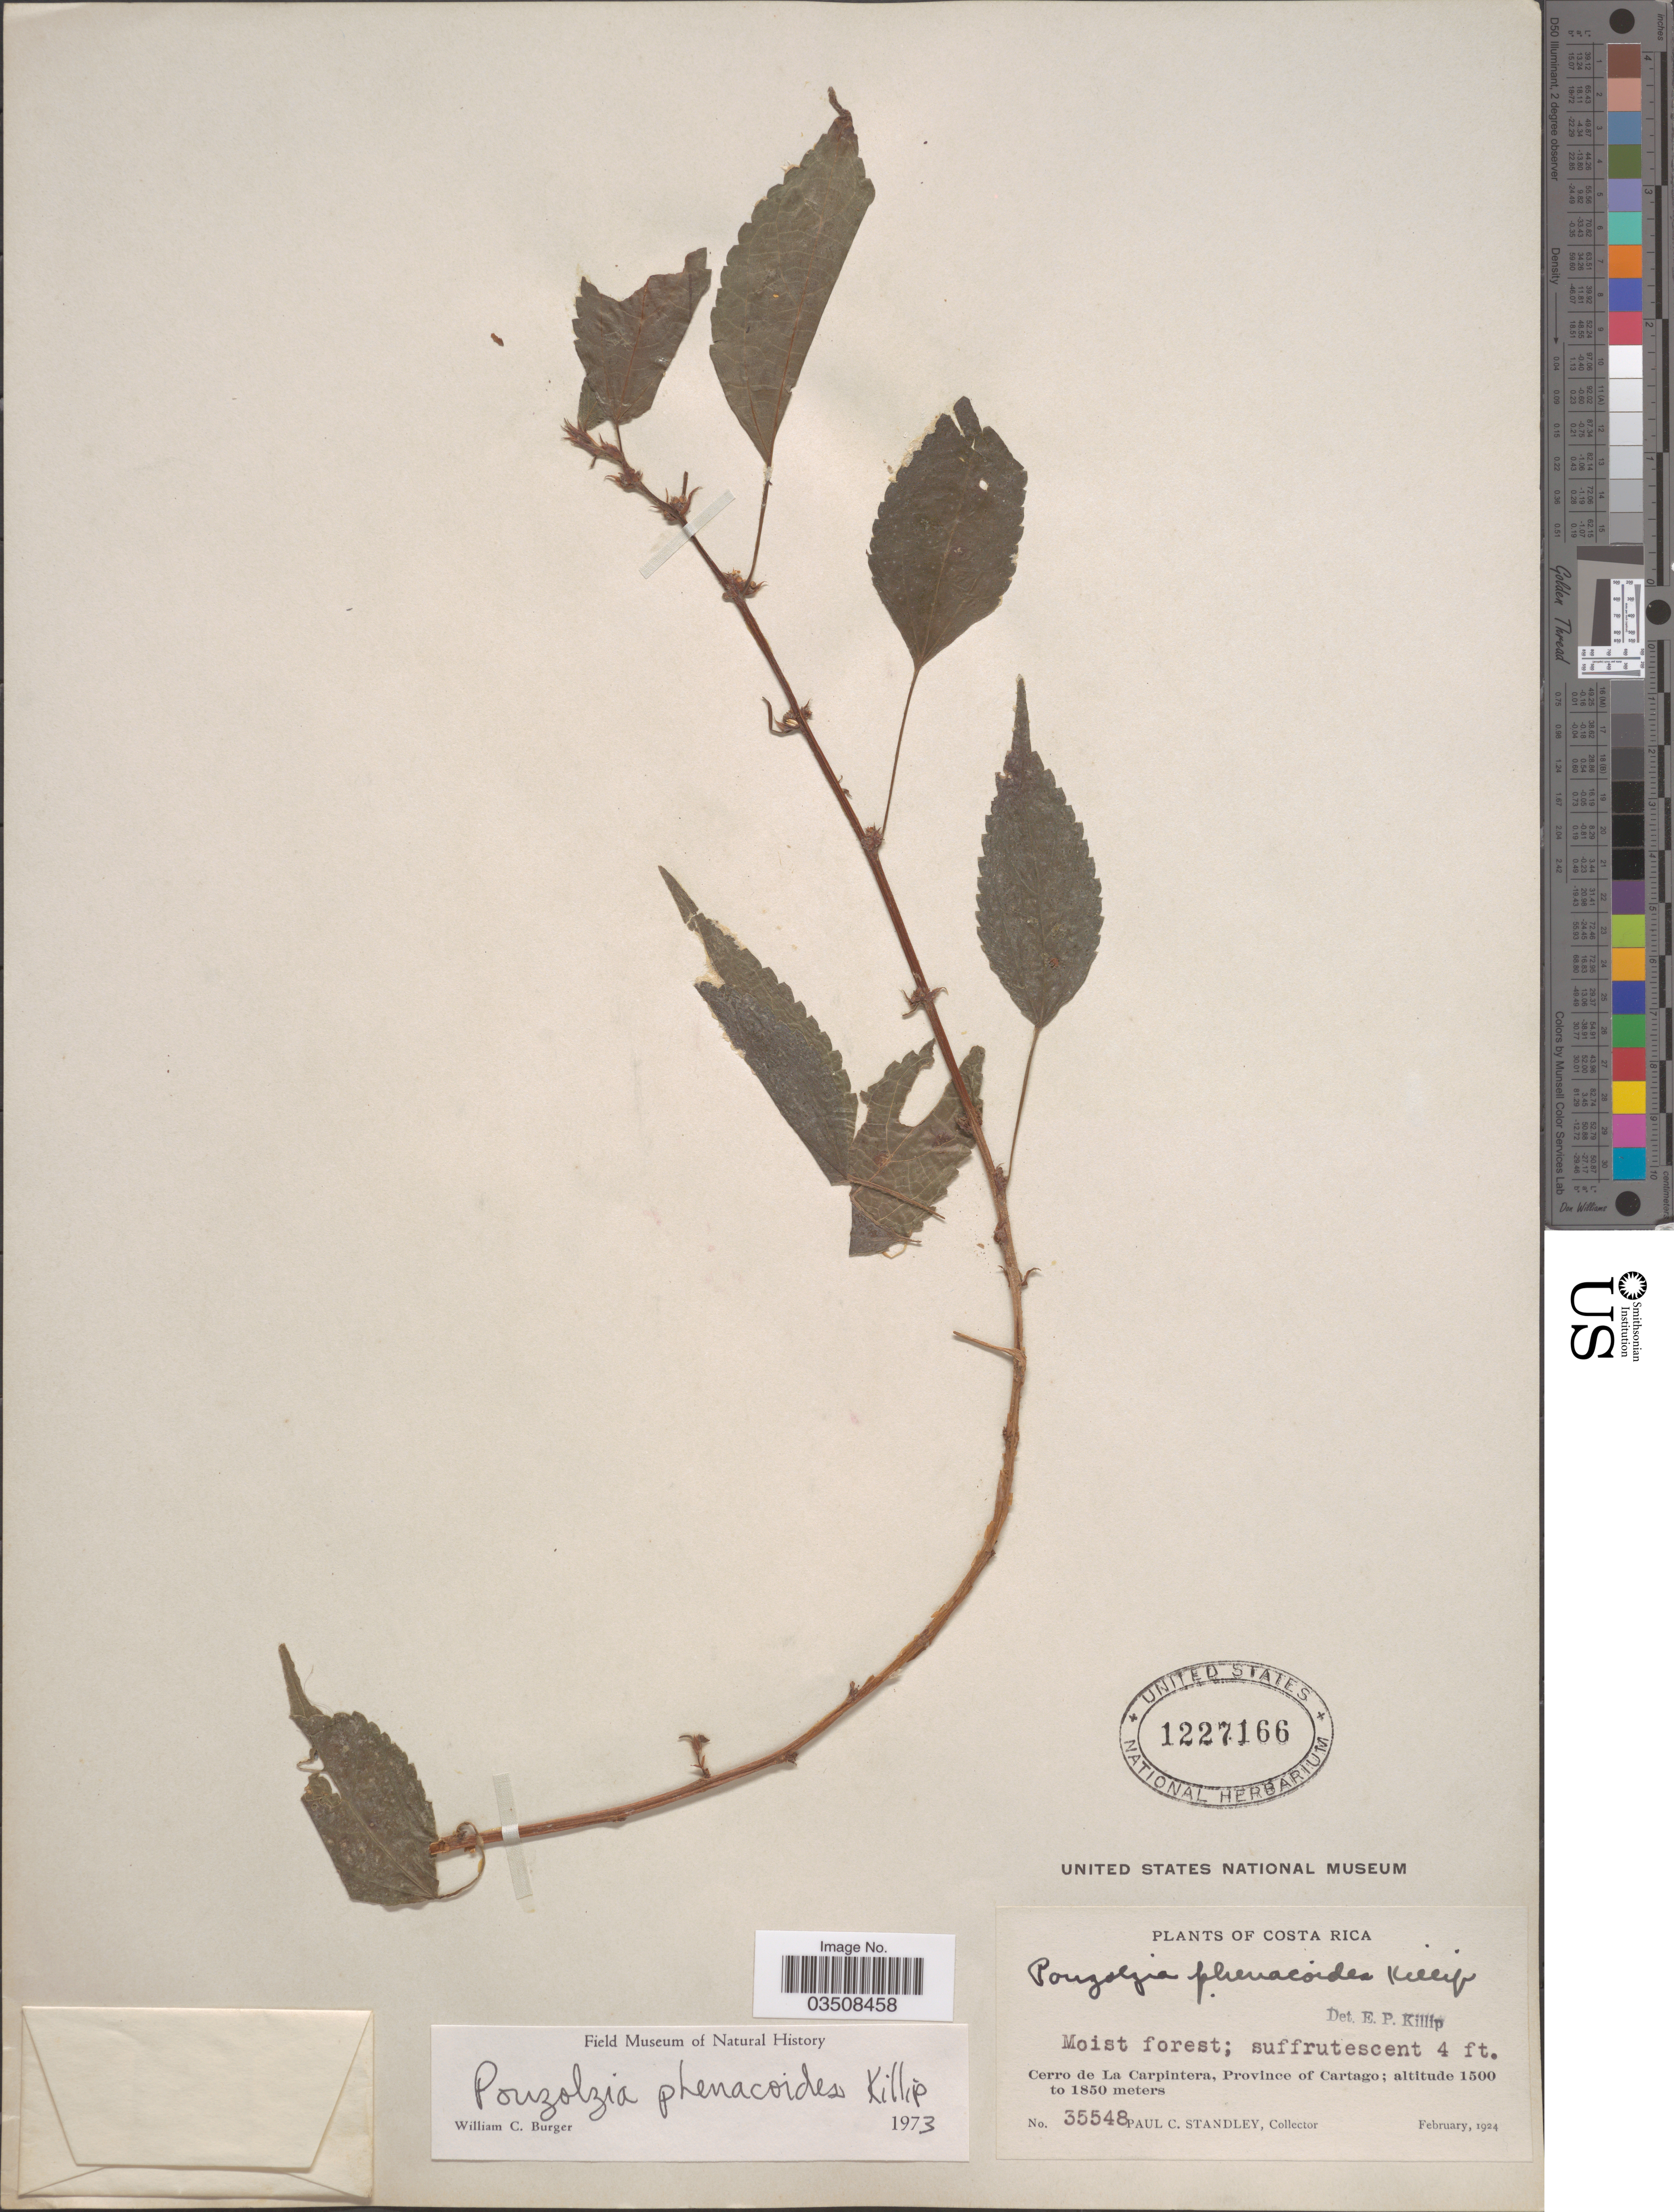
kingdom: Plantae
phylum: Tracheophyta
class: Magnoliopsida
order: Rosales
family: Urticaceae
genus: Pouzolzia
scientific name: Pouzolzia phenacoides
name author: Killip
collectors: P. C. Standley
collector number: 35548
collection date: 1924-02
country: Costa Rica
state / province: Cartago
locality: Cerro de La Carpintera.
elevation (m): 1500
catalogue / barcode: US 1227166